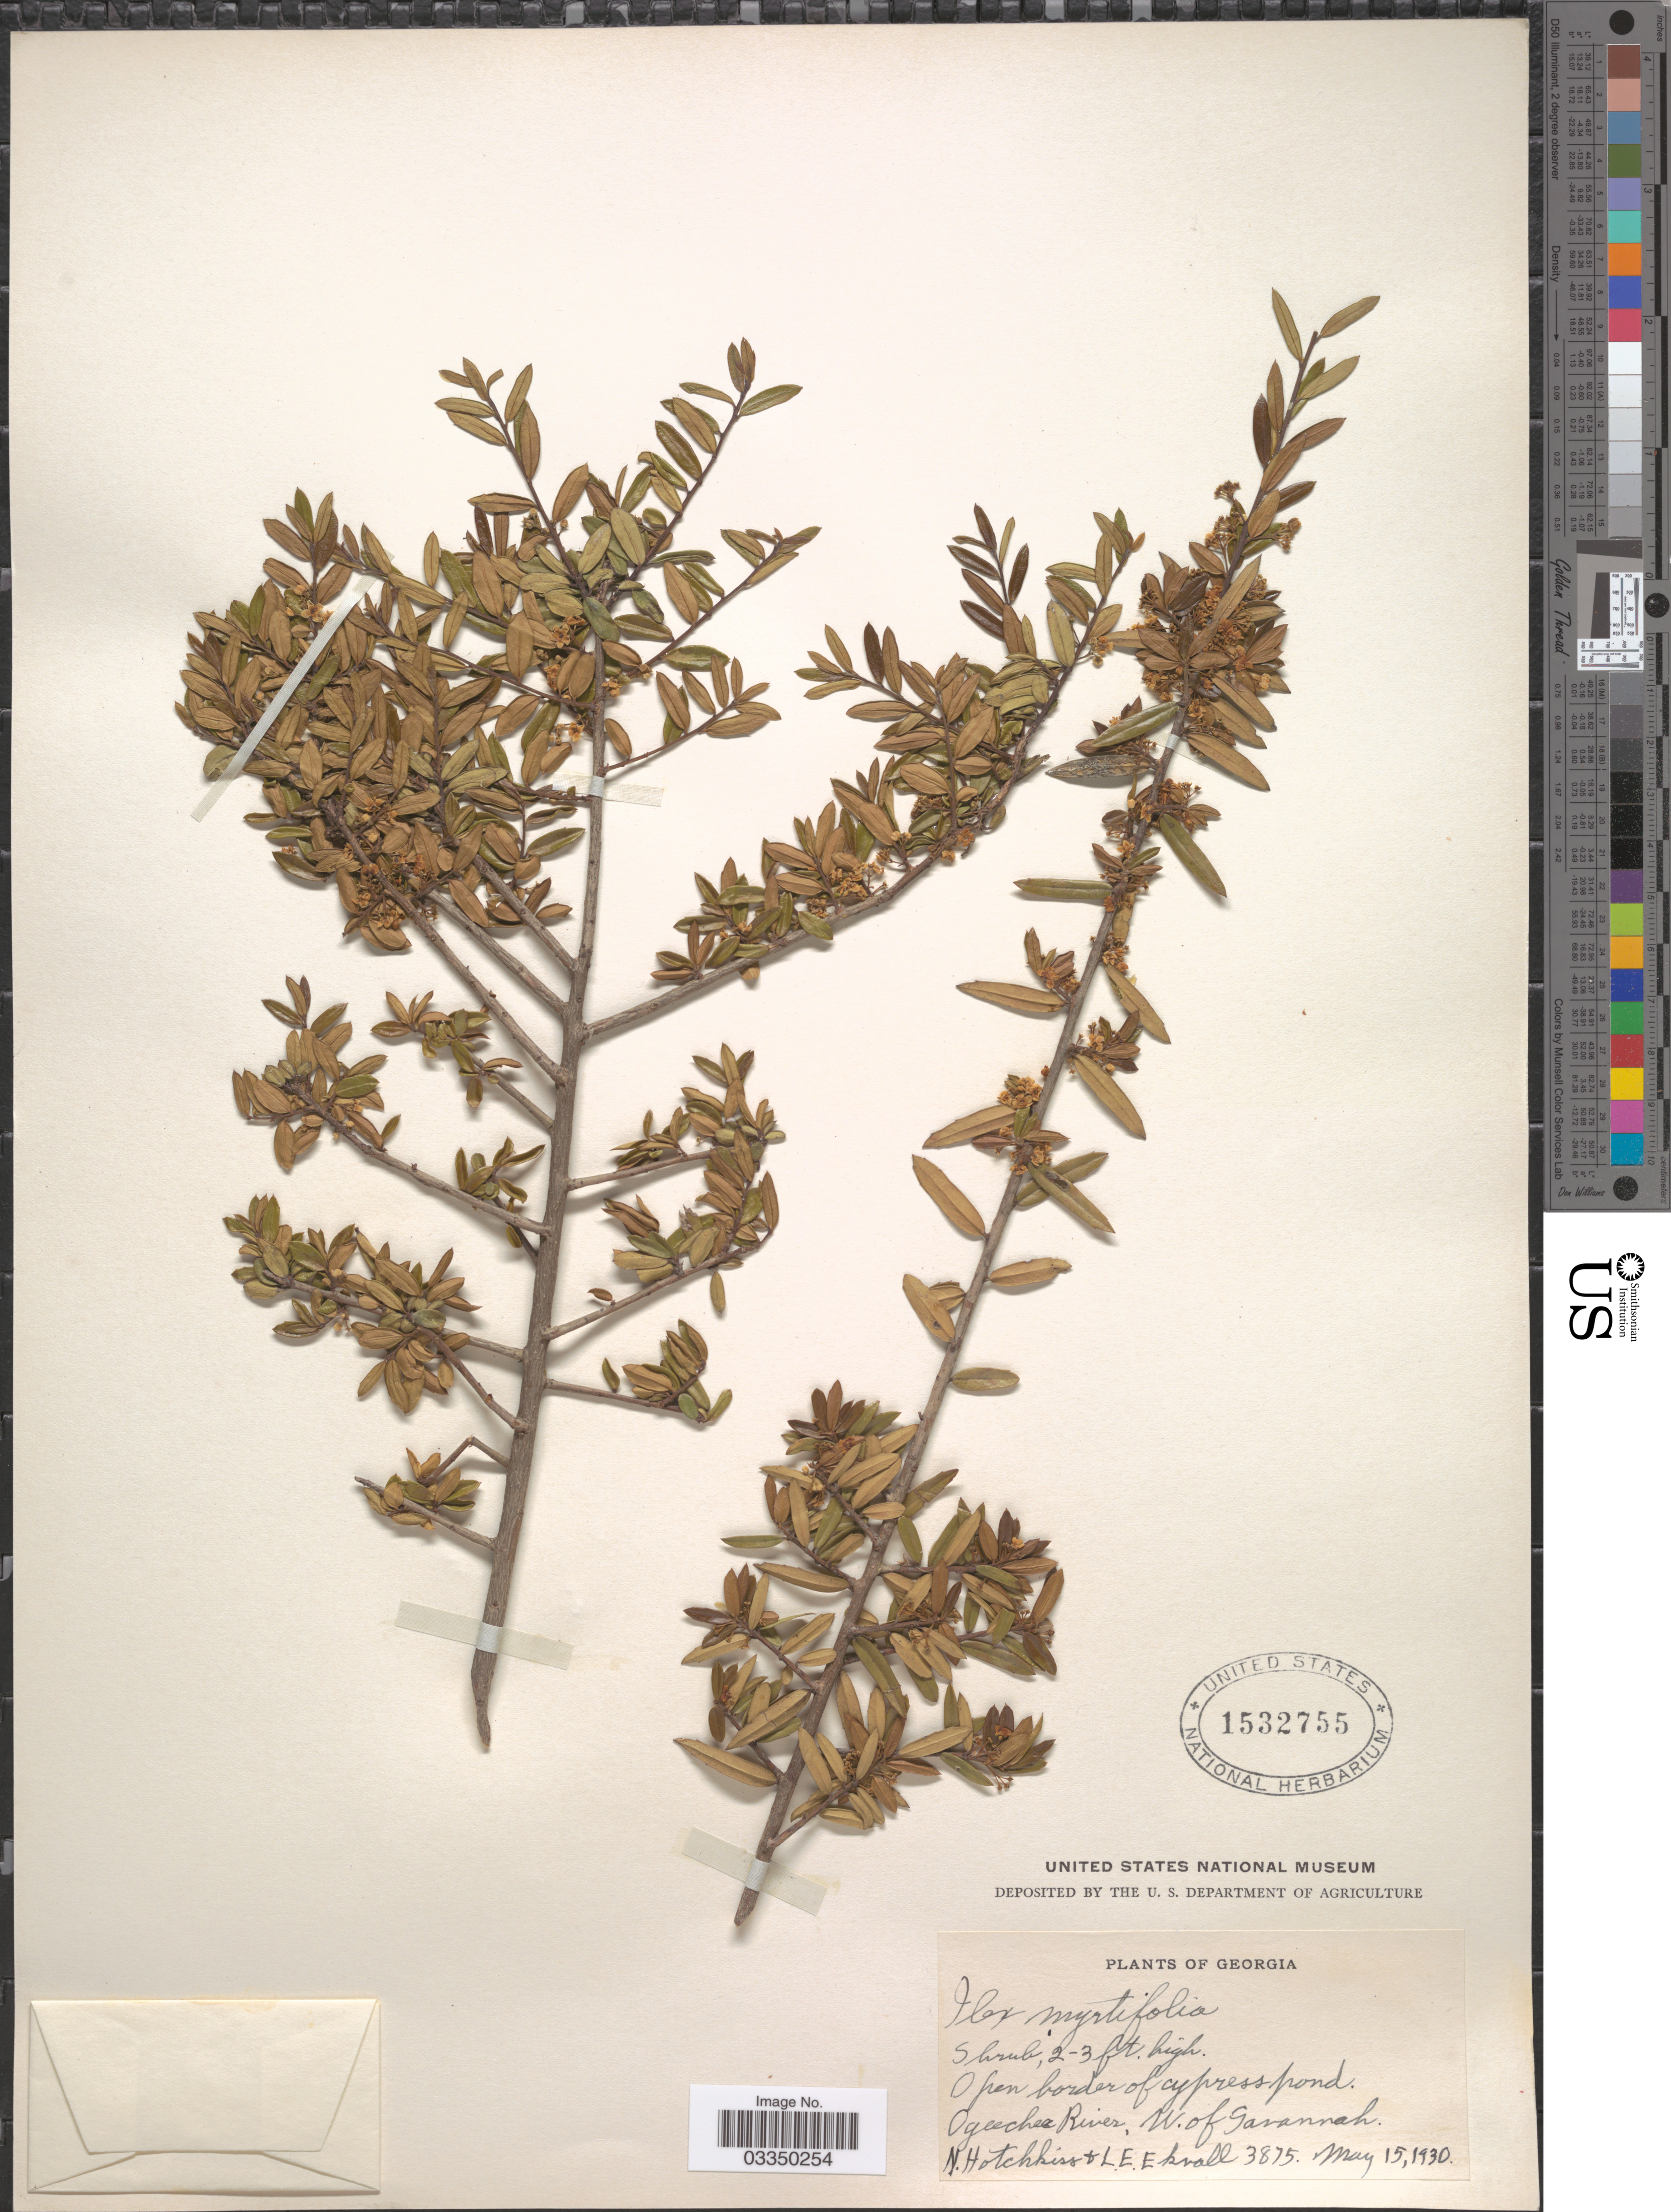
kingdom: Plantae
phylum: Tracheophyta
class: Magnoliopsida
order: Aquifoliales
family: Aquifoliaceae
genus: Ilex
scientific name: Ilex myrtifolia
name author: Walter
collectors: N. Hotchkiss & L. Ekvall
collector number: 3875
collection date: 1930-05-15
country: United States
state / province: Georgia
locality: Open border of cypress pond. Ogeechee River, W. of Savannah.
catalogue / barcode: US 1532755